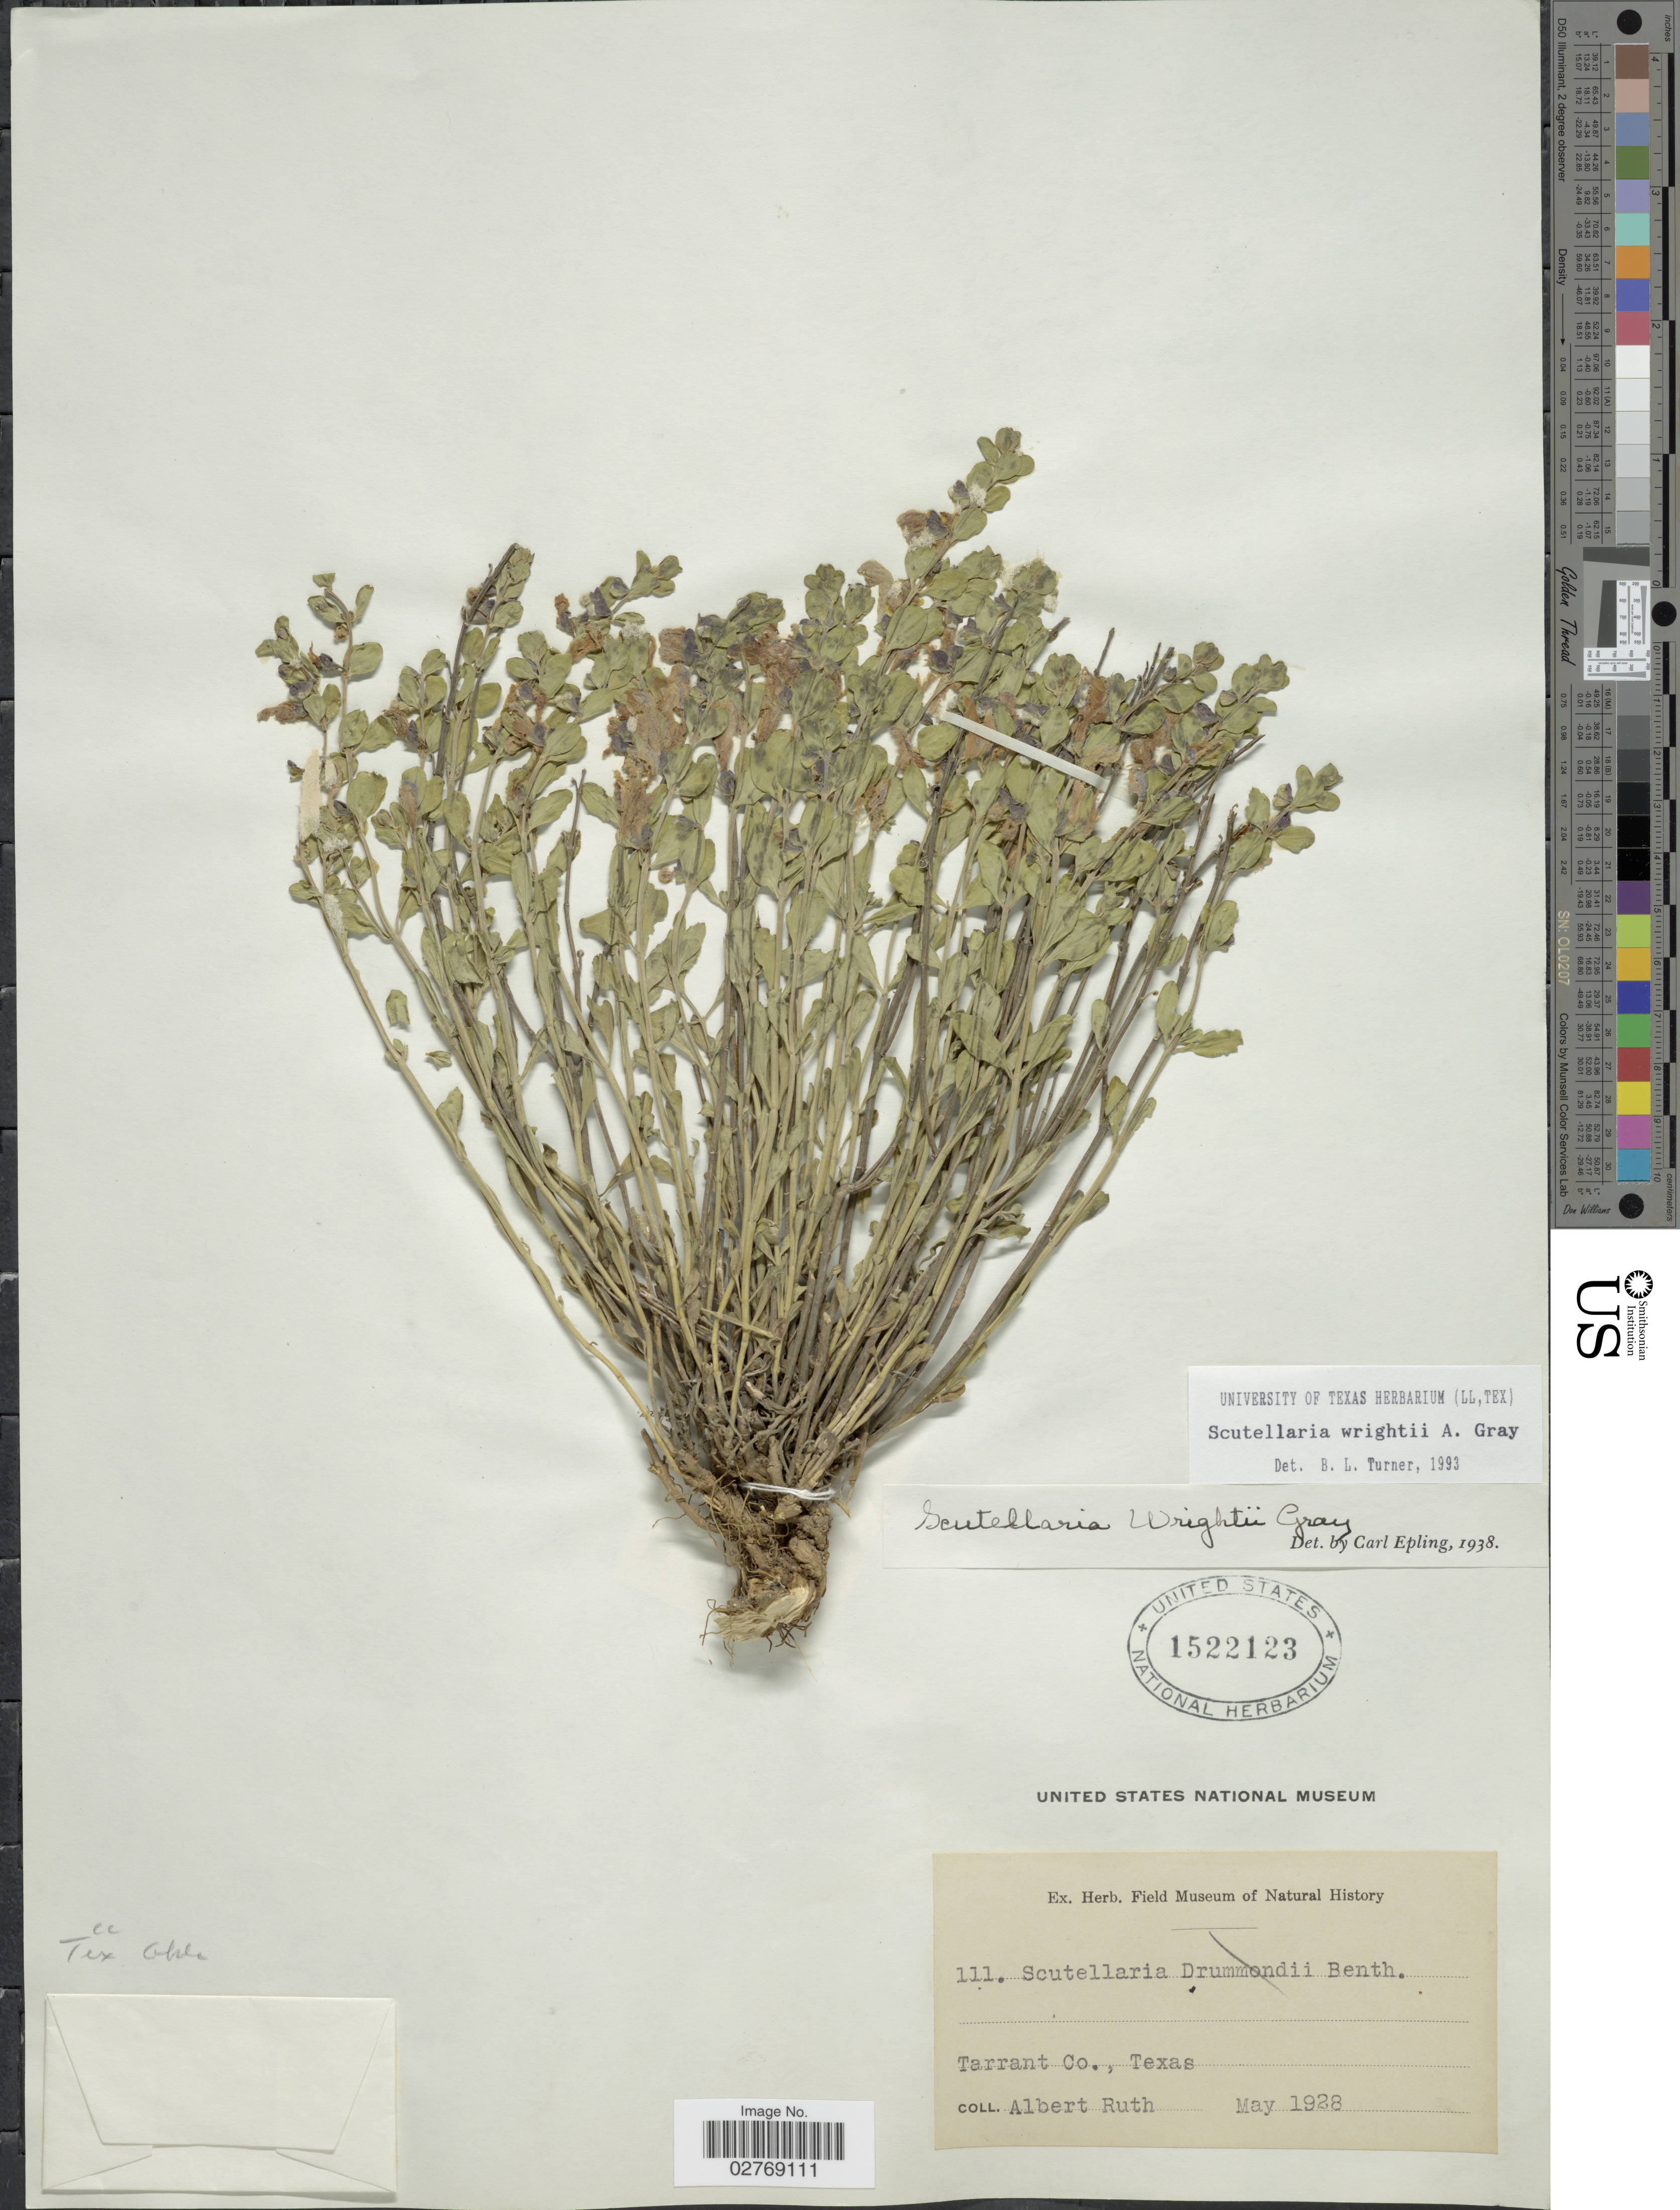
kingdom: Plantae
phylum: Tracheophyta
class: Magnoliopsida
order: Lamiales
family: Lamiaceae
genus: Scutellaria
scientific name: Scutellaria wrightii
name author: A. Gray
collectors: A. Ruth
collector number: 111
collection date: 1928-05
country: United States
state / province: Texas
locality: Tarrant Co.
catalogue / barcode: US 1522123